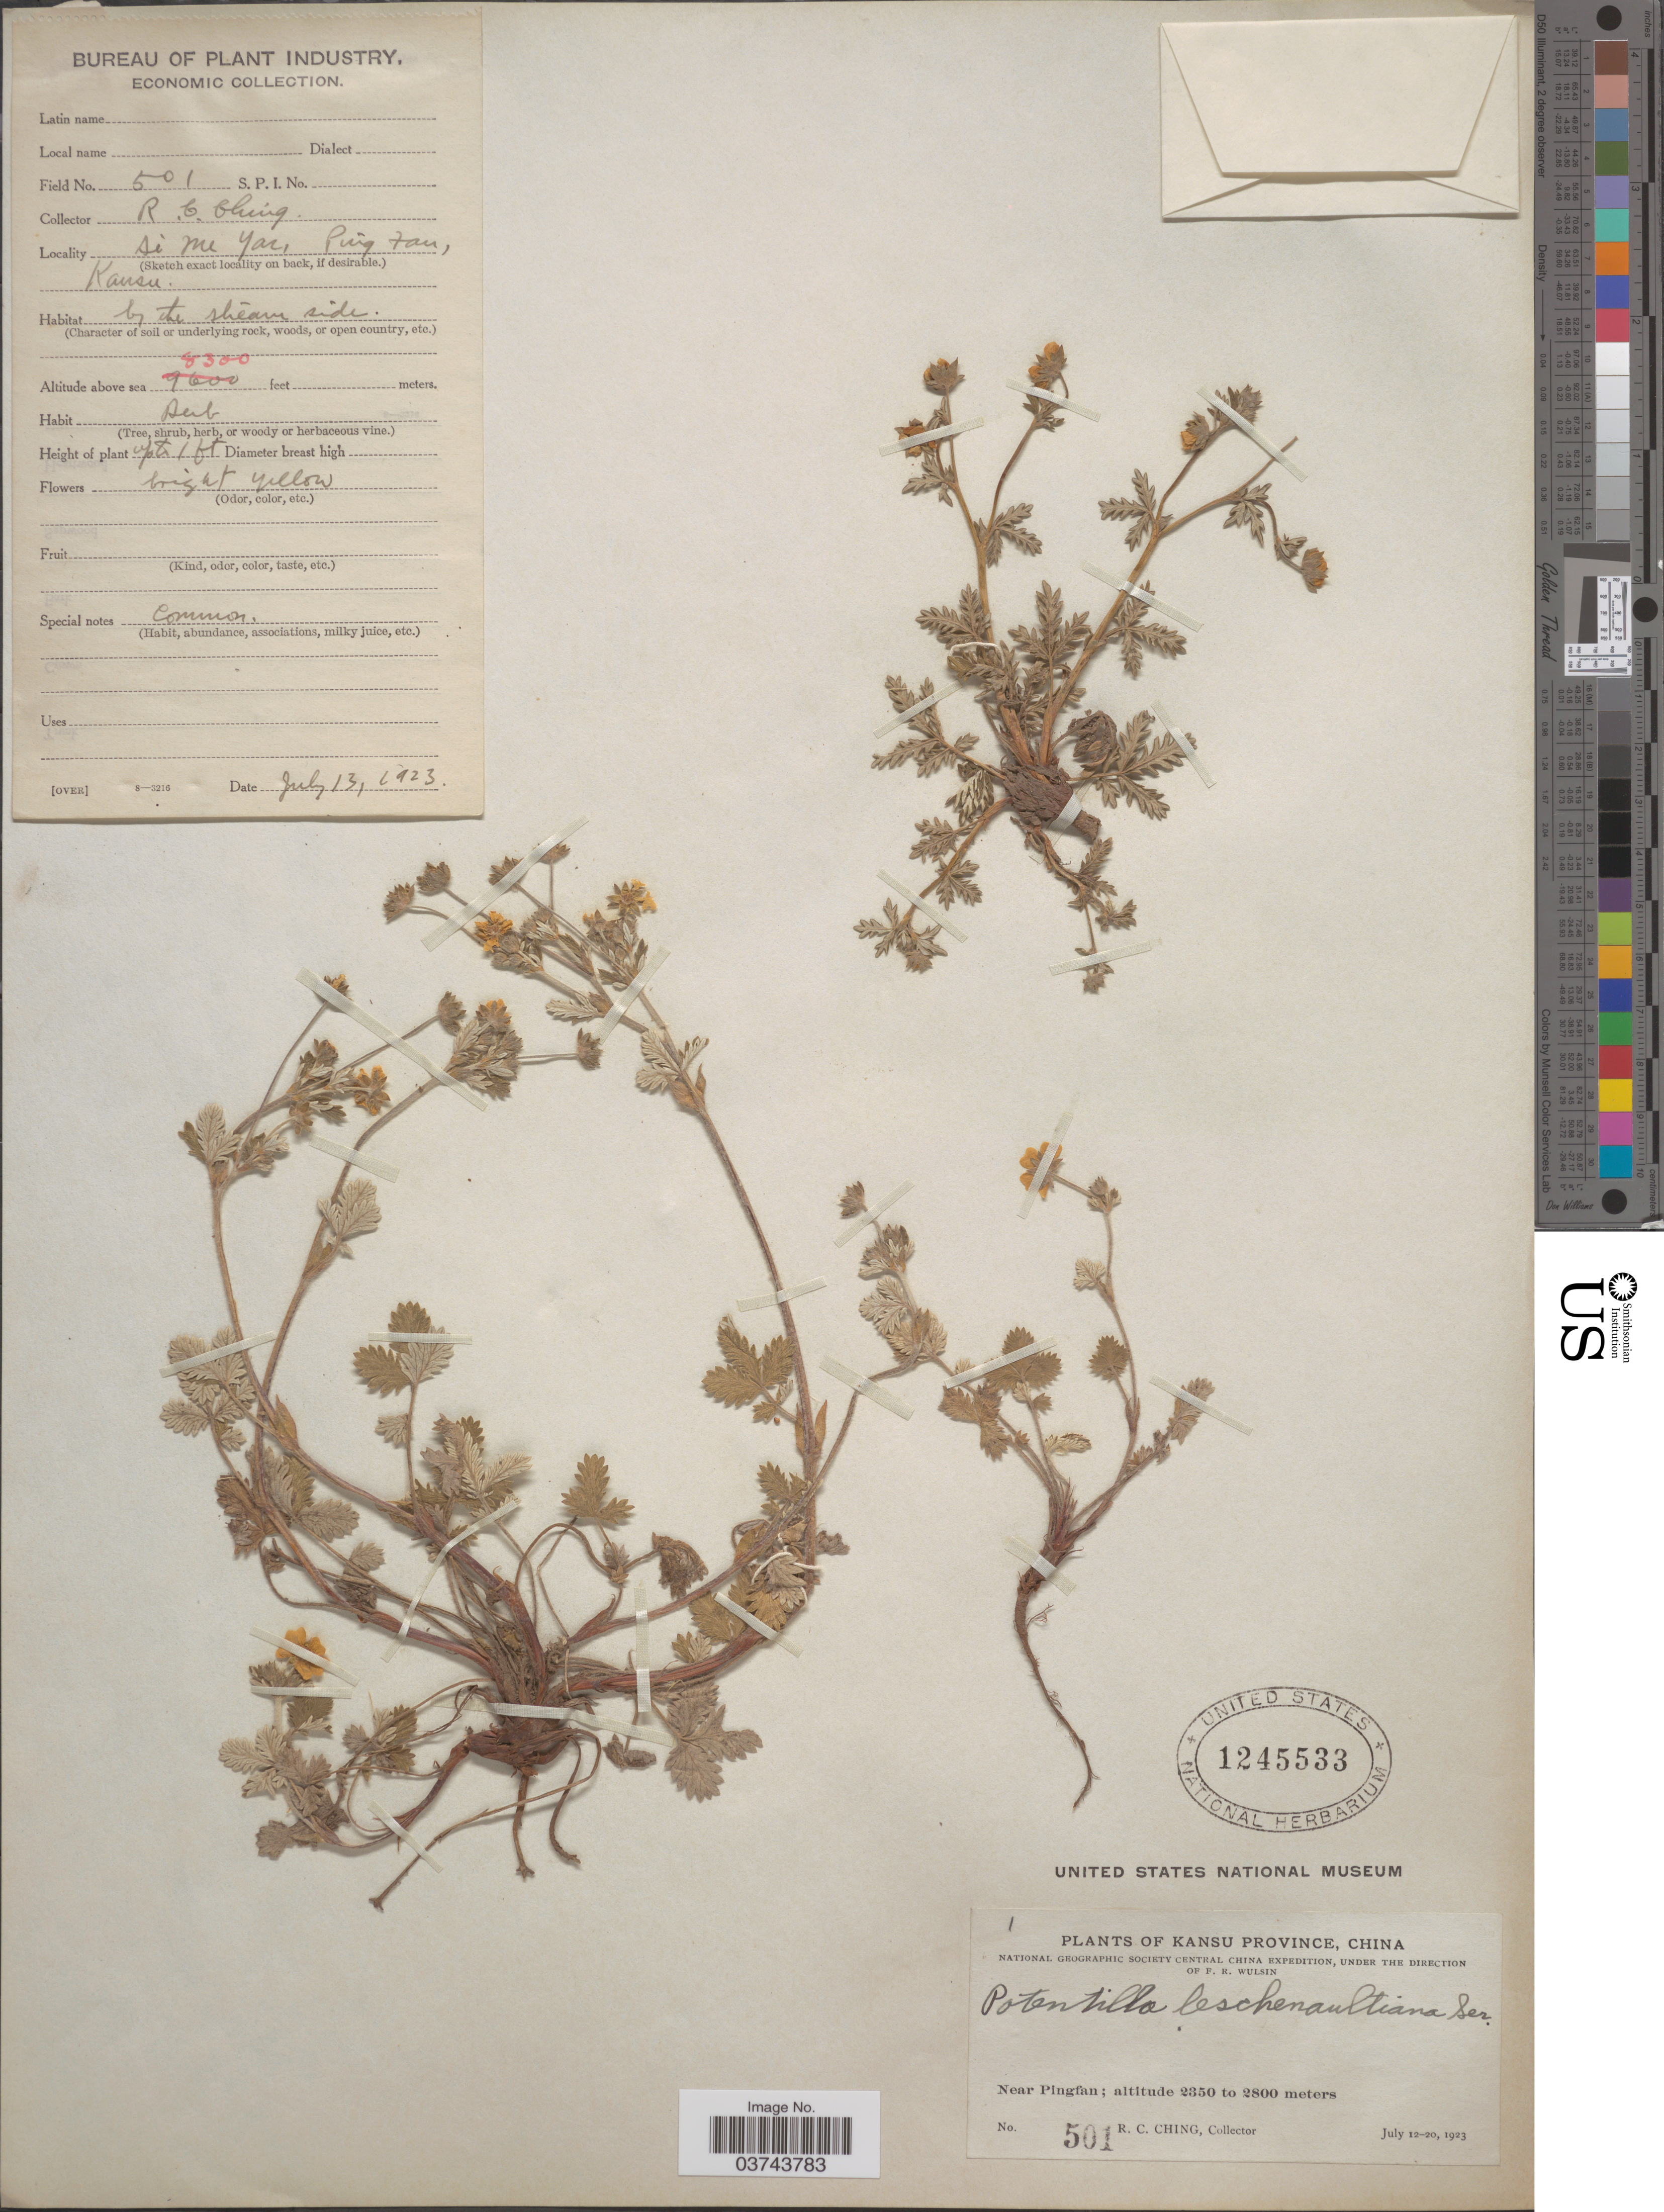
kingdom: Plantae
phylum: Tracheophyta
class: Magnoliopsida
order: Rosales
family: Rosaceae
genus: Potentilla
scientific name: Potentilla leschenaultiana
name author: Ser.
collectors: R. C. Ching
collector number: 501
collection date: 1923-07-13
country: China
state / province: Gansu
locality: Kansu Province. Near Pingfan. Si Mi Yar, Ping Fan.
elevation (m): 2530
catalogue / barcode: US 1245533